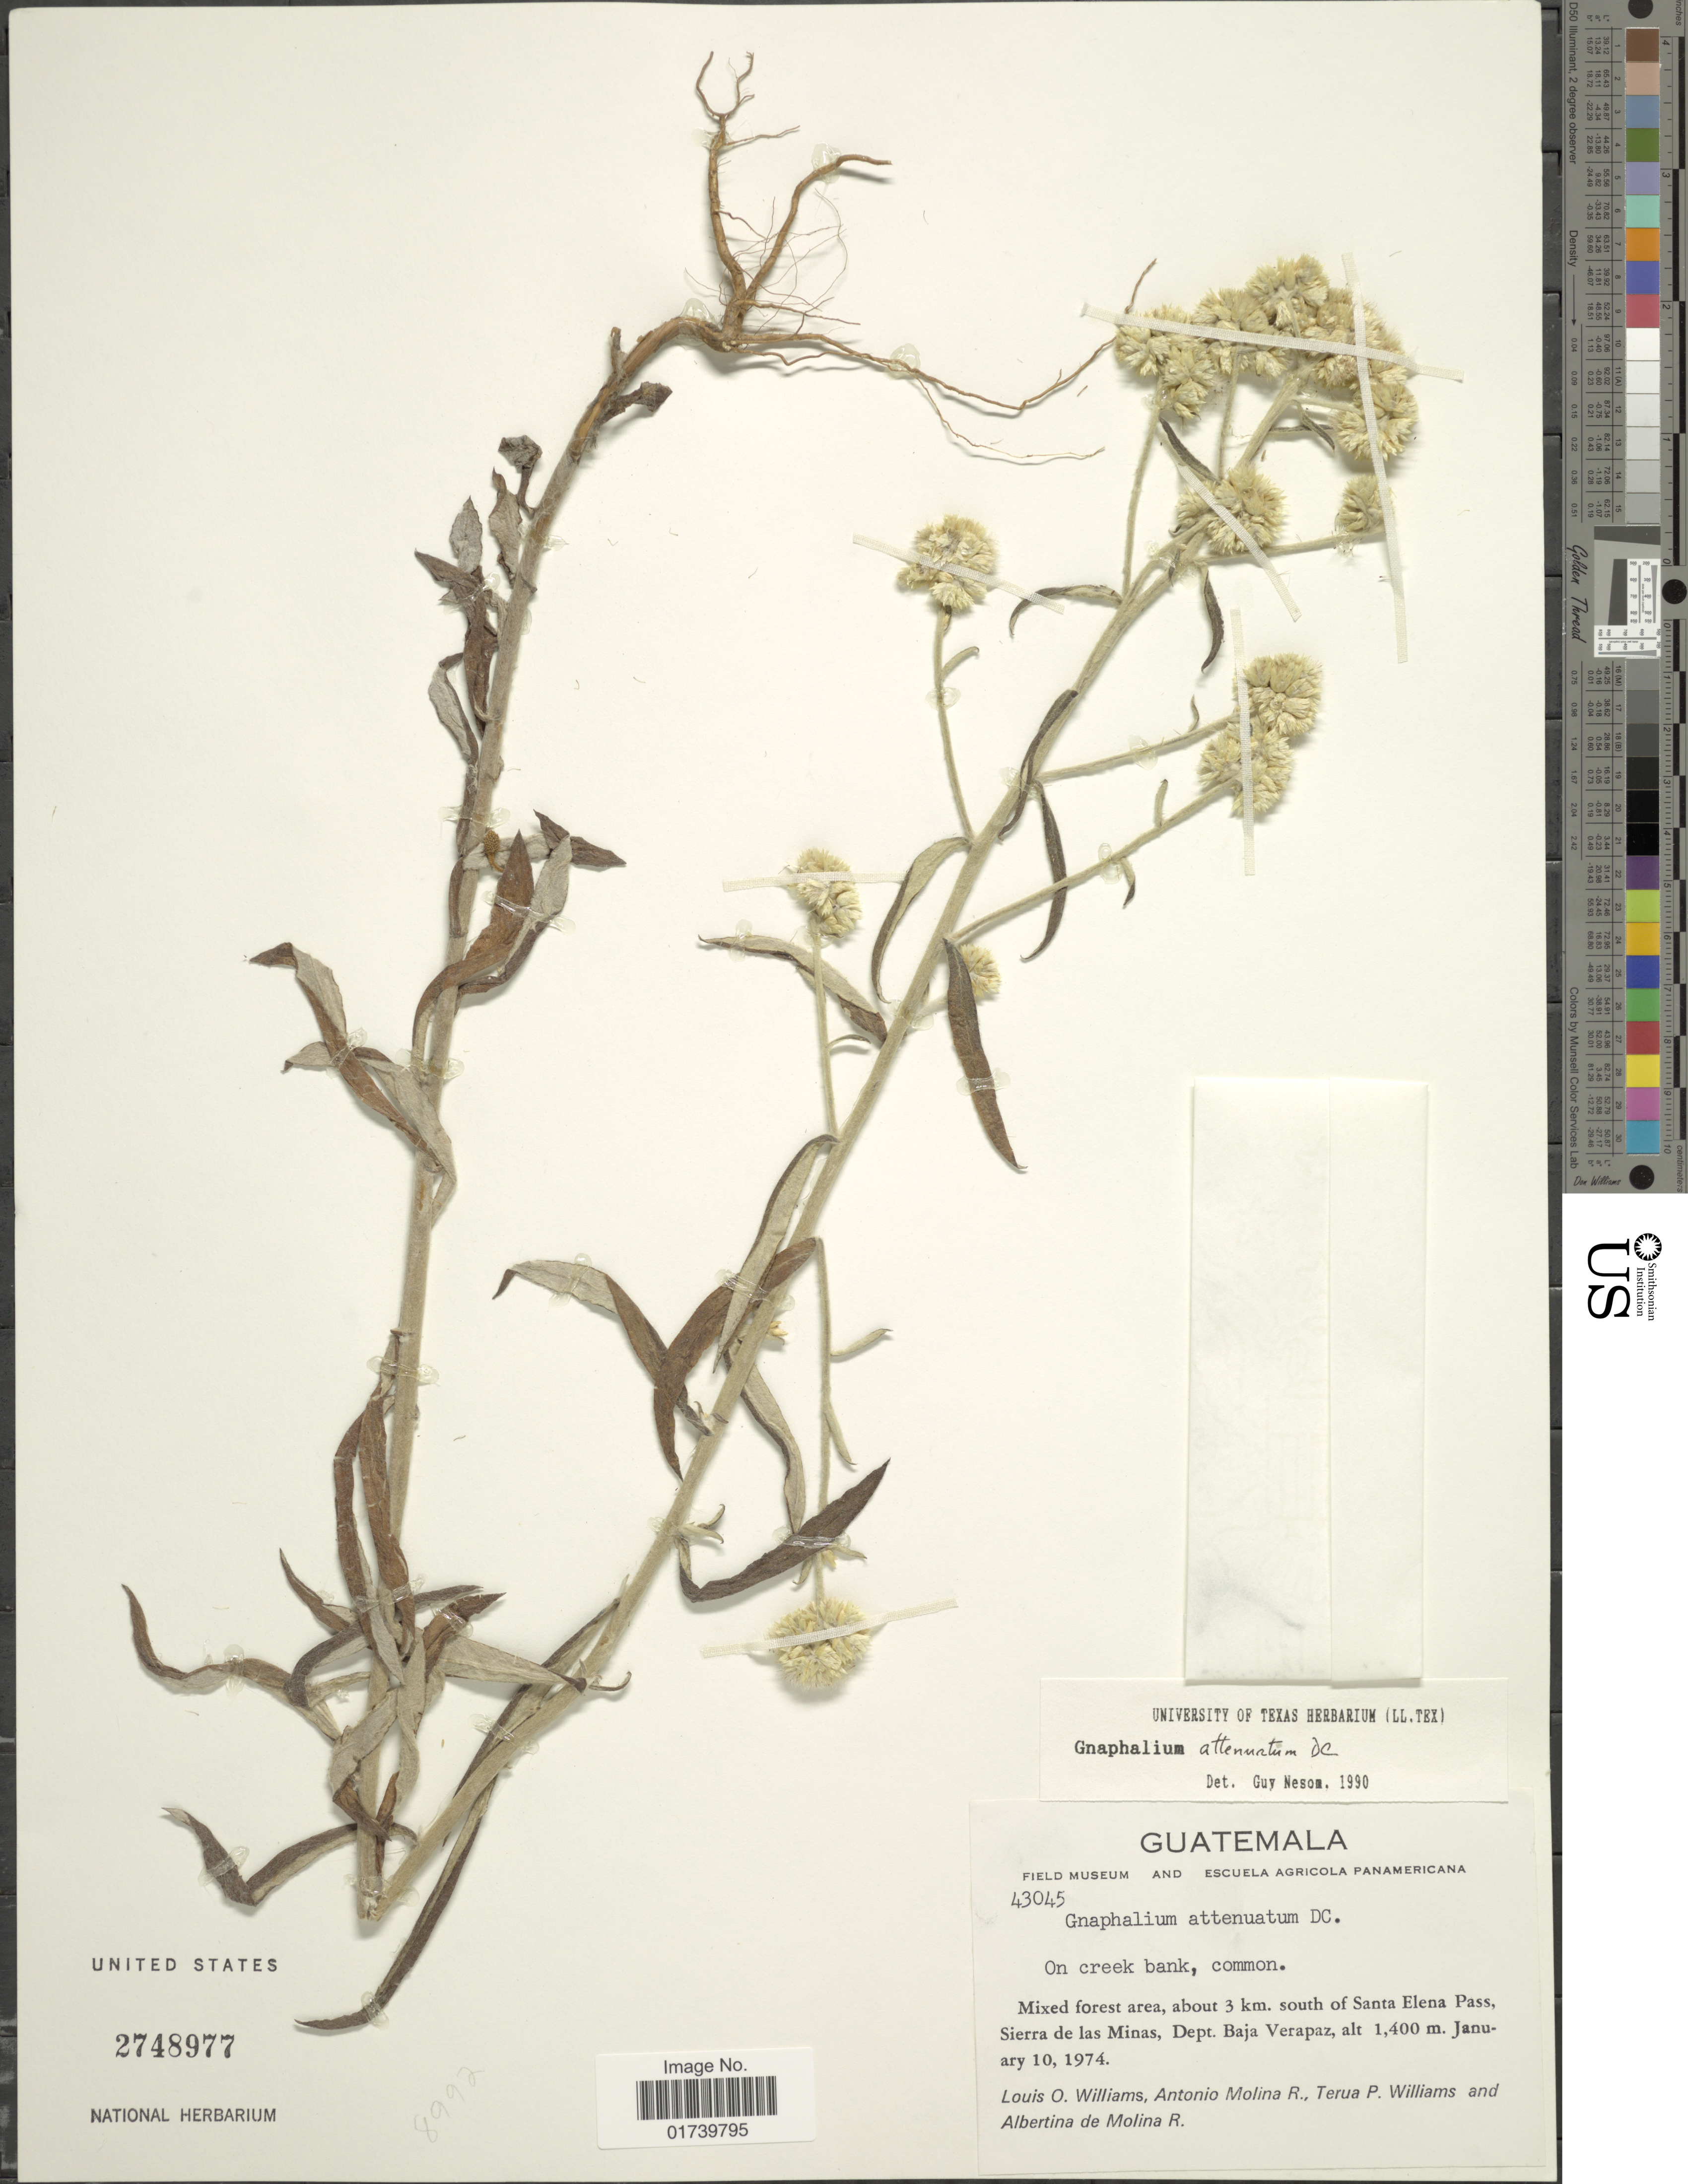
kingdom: Plantae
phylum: Tracheophyta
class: Magnoliopsida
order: Asterales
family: Asteraceae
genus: Pseudognaphalium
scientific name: Pseudognaphalium attenuatum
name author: (DC.) Anderb.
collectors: L. O. Williams, A. Molina R., T. P. Williams & A. R. Molina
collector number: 43045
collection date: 1974-01-10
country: Guatemala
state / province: Baja Verapaz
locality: About 3 km. south of Santa Elena Pass, Sierra de las Minas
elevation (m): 1400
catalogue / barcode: US 2748977